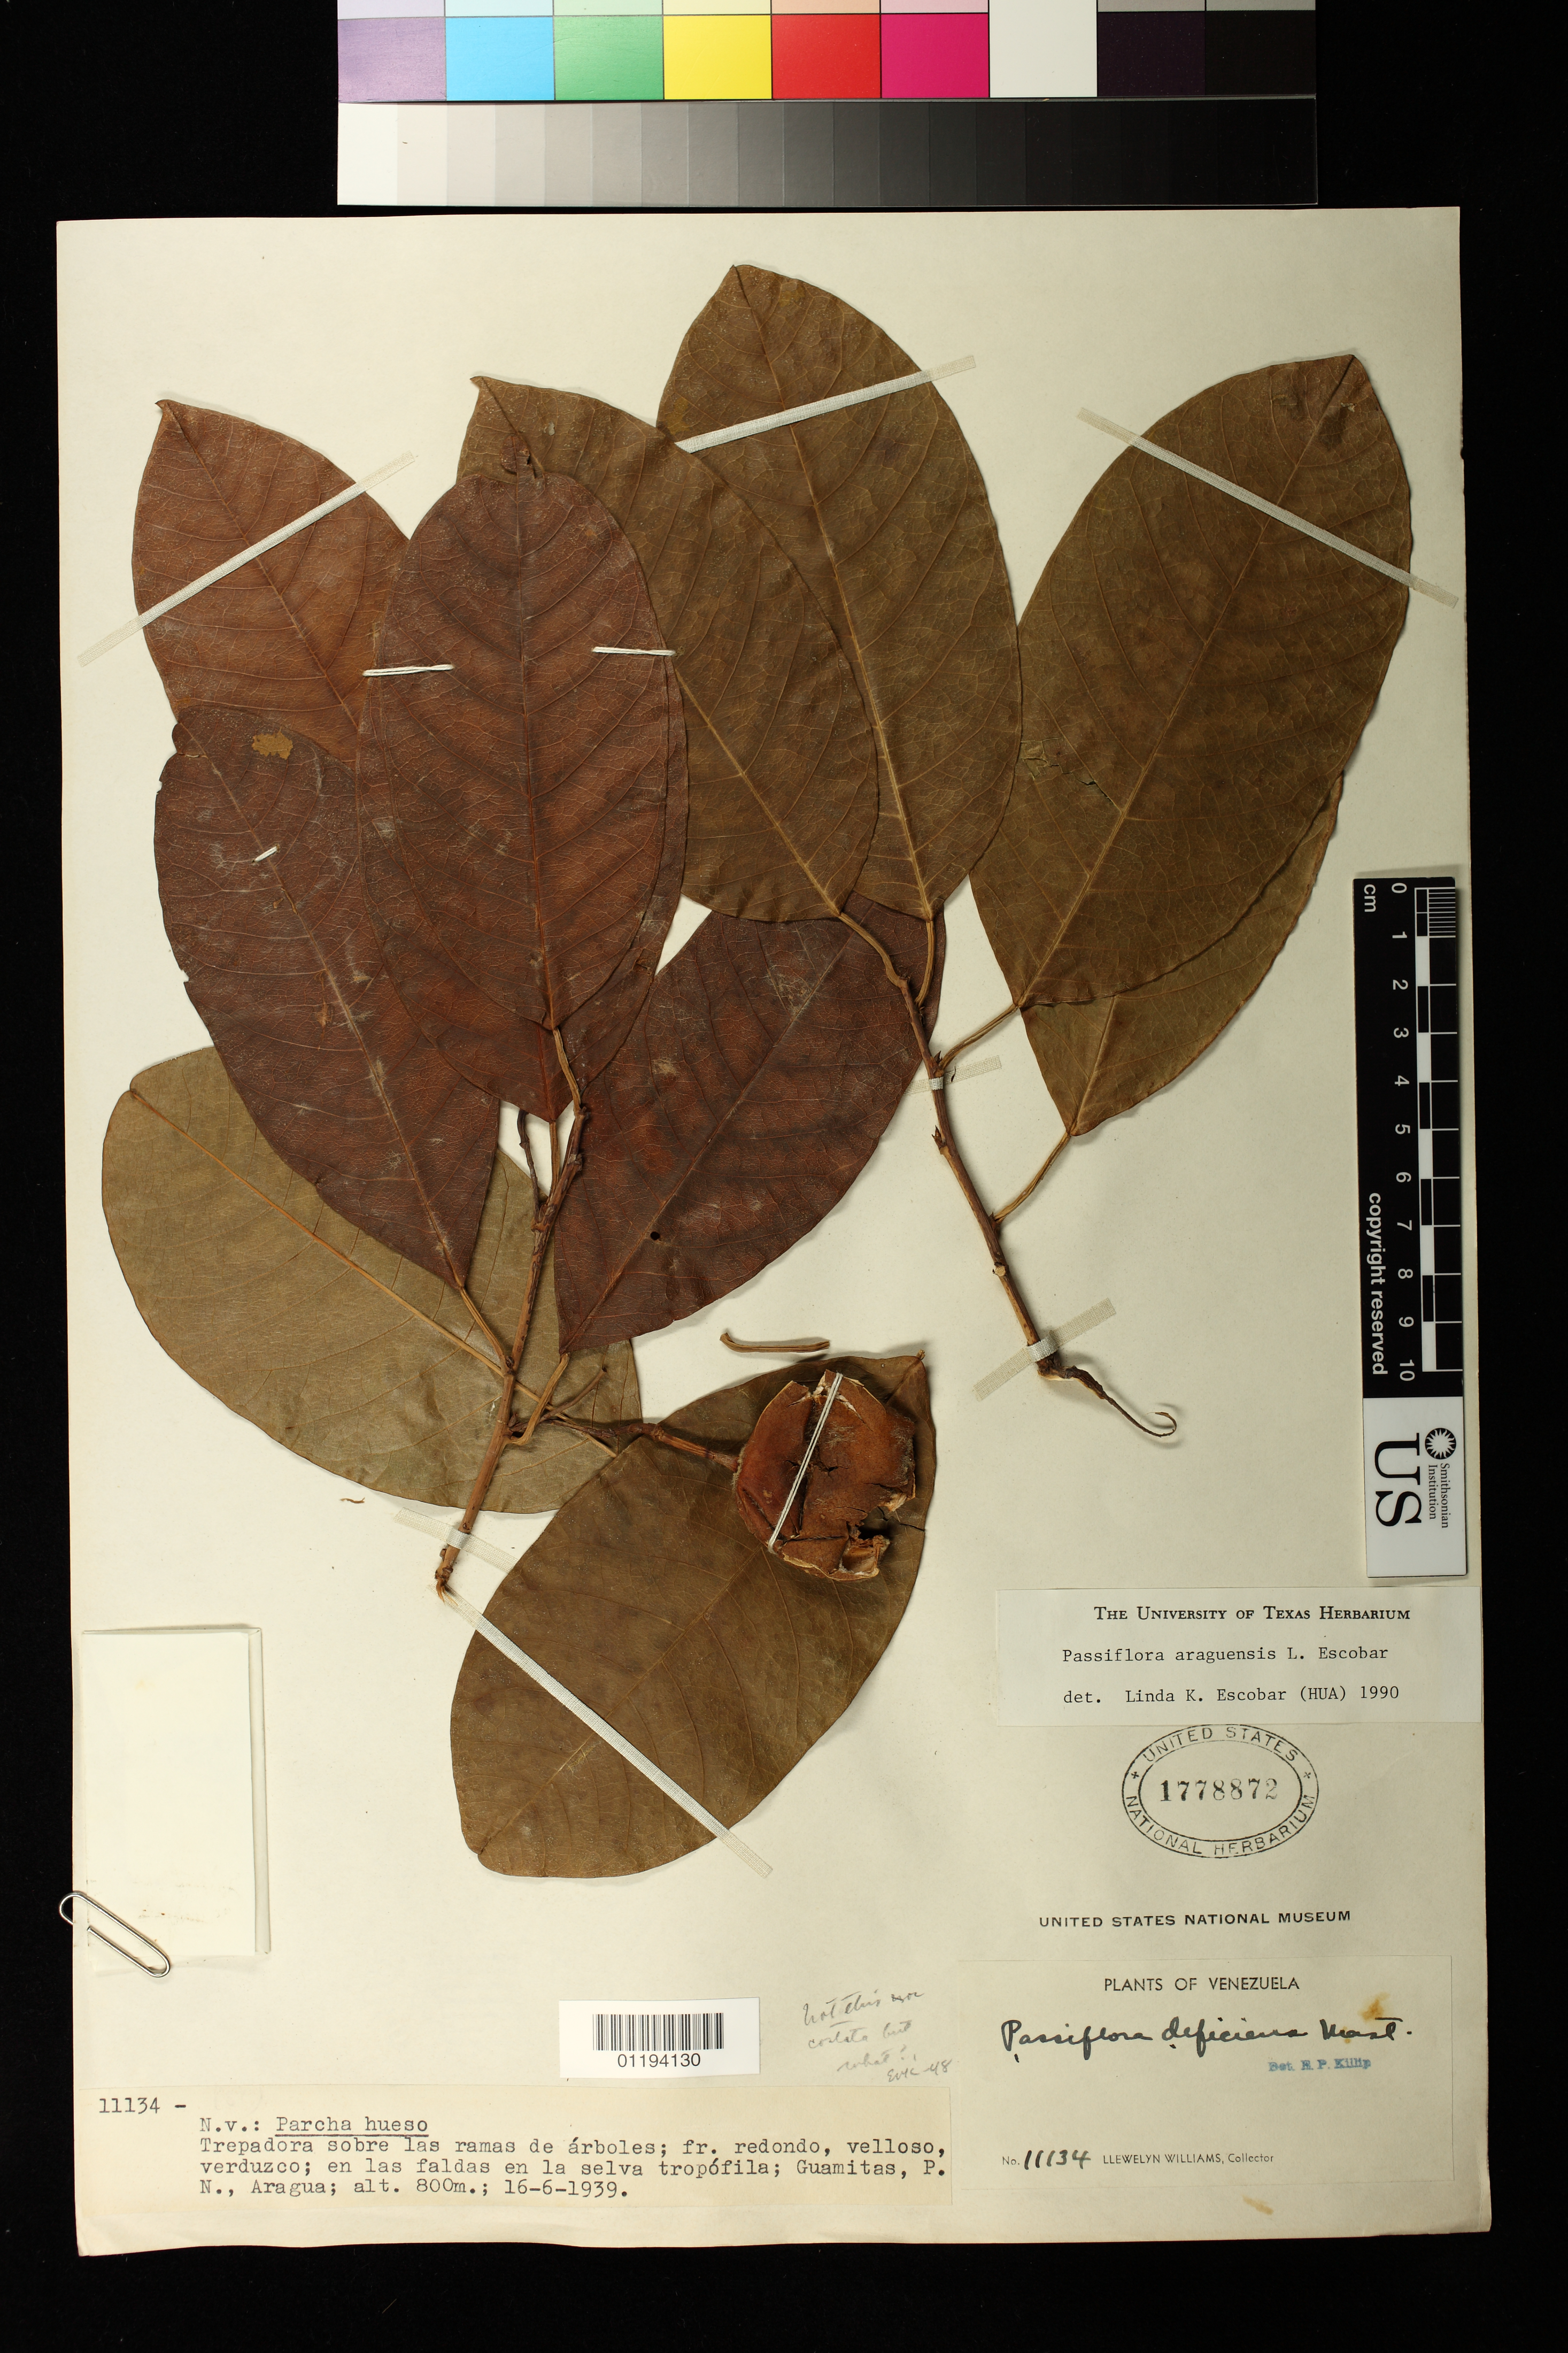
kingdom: Plantae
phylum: Tracheophyta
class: Magnoliopsida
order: Malpighiales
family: Passifloraceae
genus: Passiflora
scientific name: Passiflora araguensis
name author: L.K. Escobar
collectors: Ll. Williams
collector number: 11134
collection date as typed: Jun 16 1939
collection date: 1939-06-16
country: Venezuela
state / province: Aragua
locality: Guamitas, P.N.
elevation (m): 800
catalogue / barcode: US 1778872